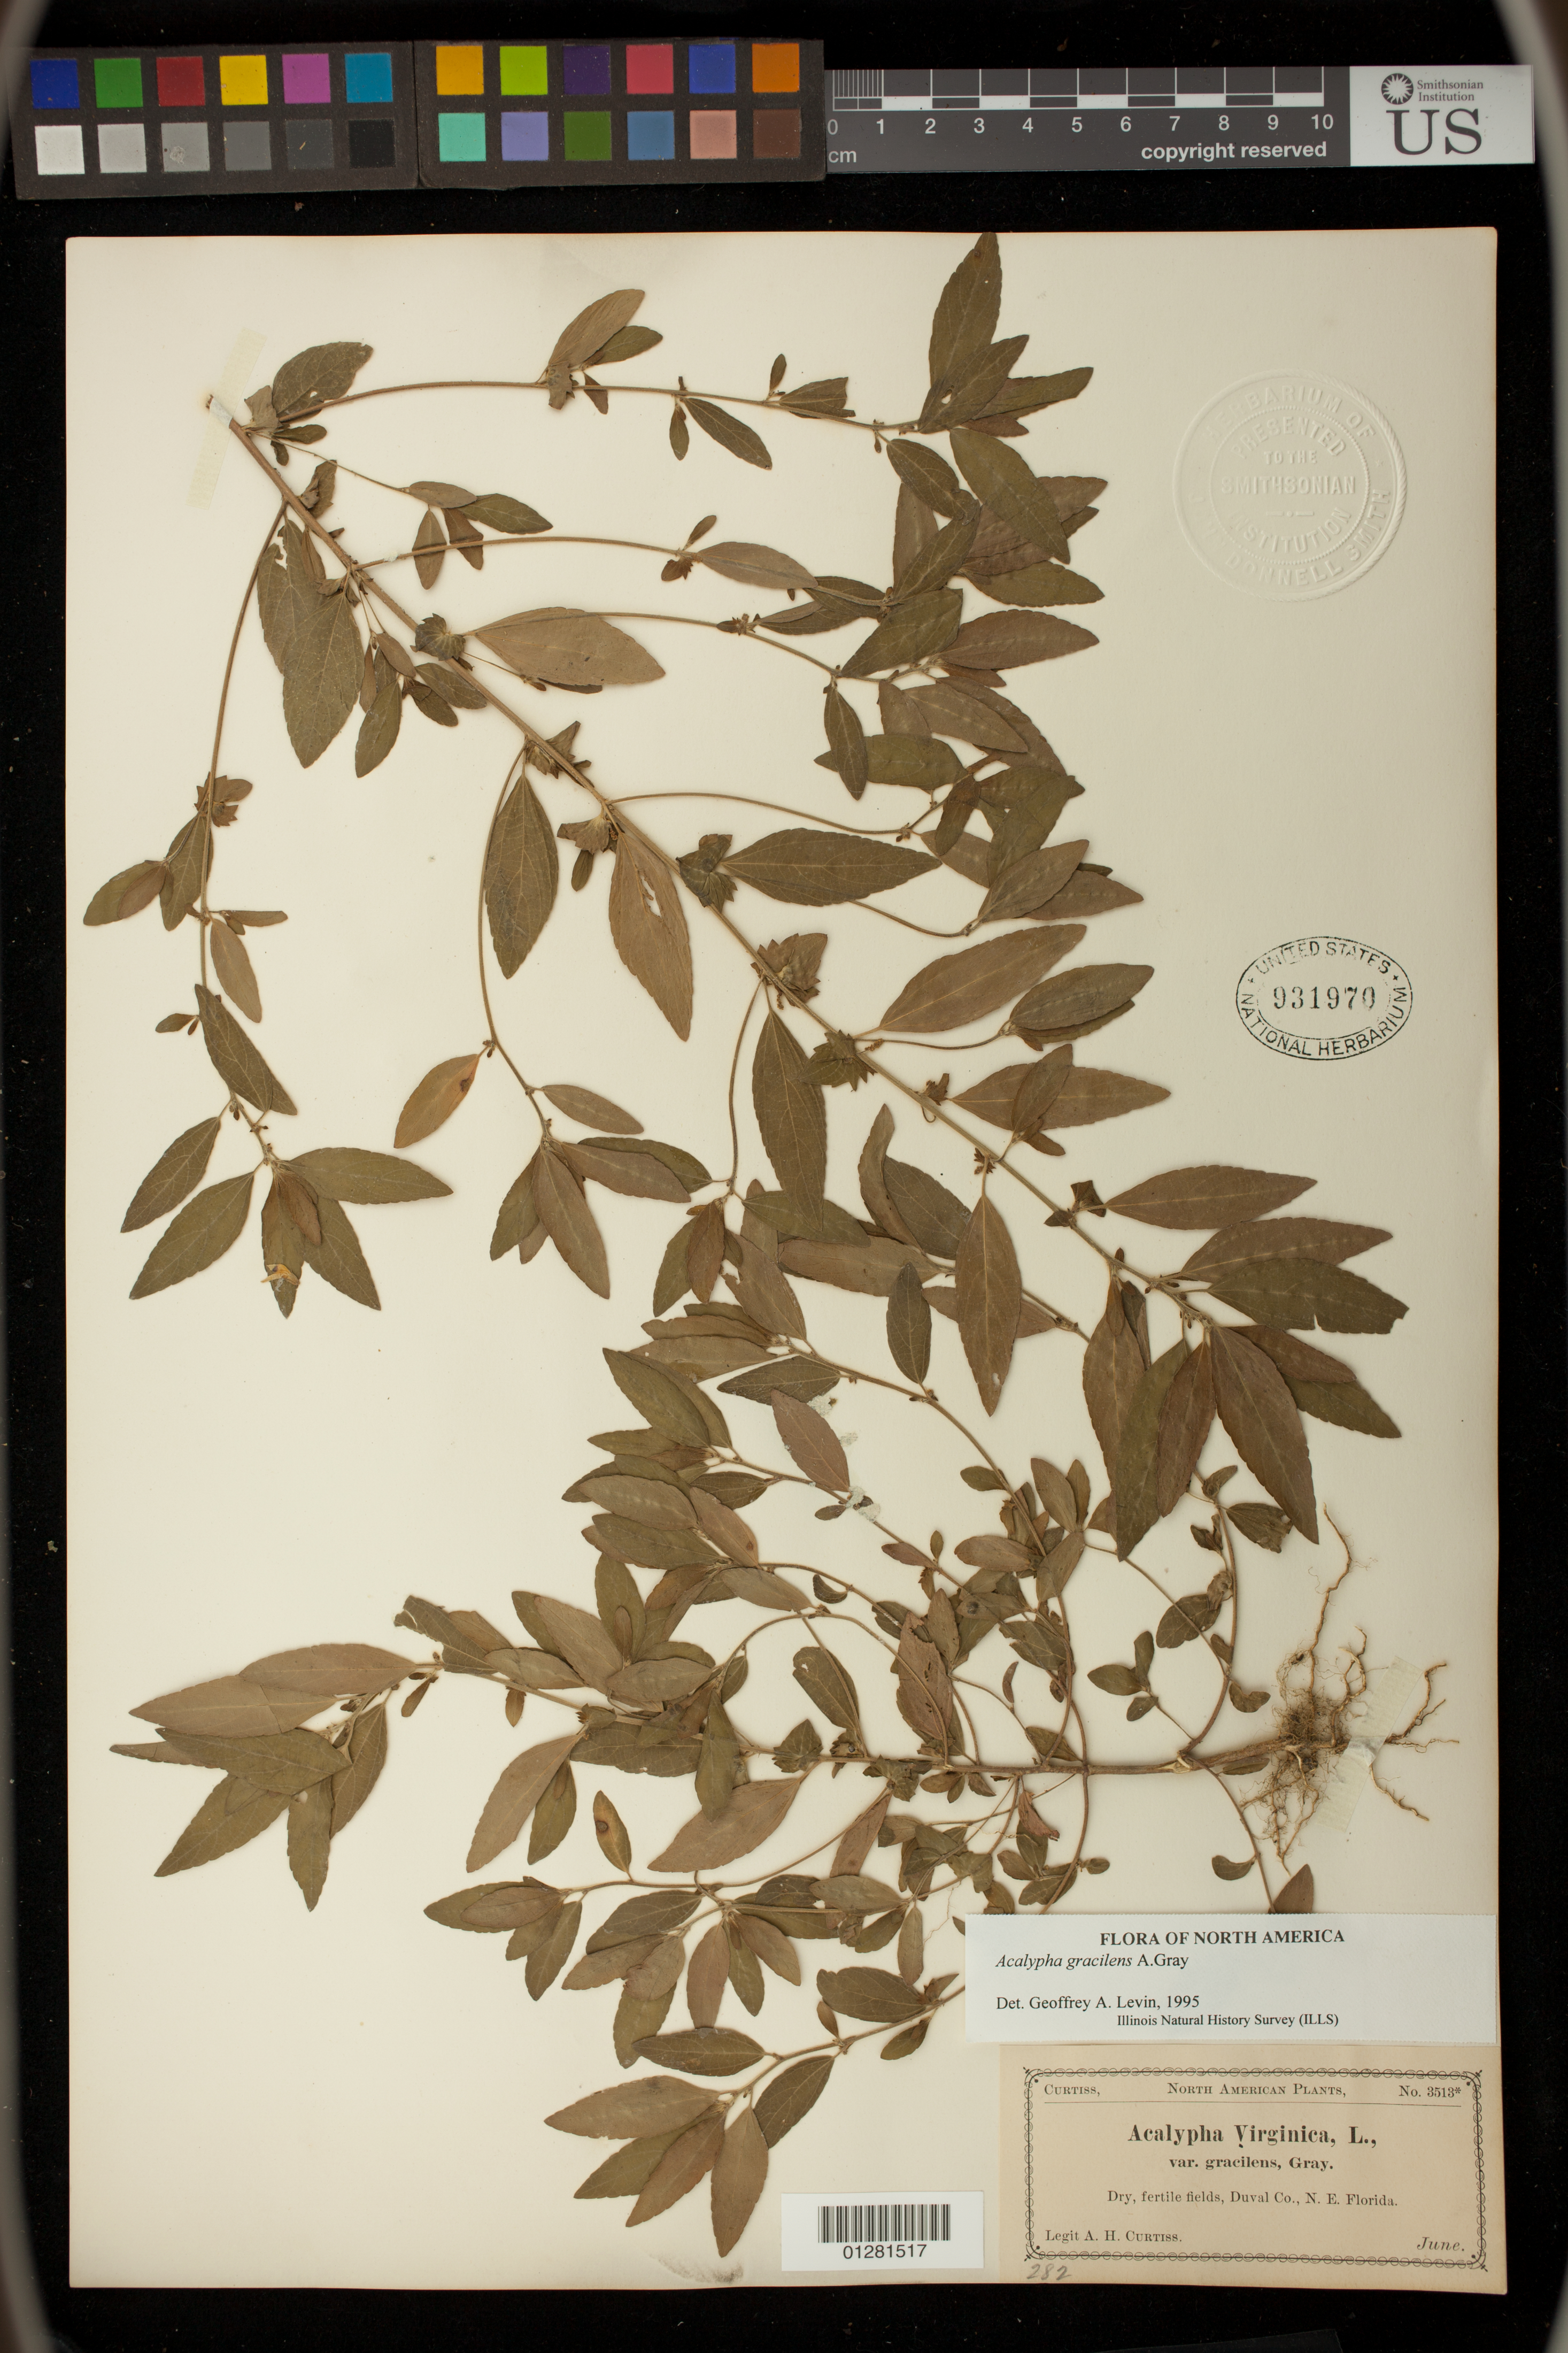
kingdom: Plantae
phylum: Tracheophyta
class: Magnoliopsida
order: Malpighiales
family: Euphorbiaceae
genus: Acalypha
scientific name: Acalypha gracilens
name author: A. Gray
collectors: A. H. Curtiss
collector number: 3513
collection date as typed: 18-- 06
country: United States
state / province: Florida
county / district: Duval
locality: N. E. Florida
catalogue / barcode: US 931970